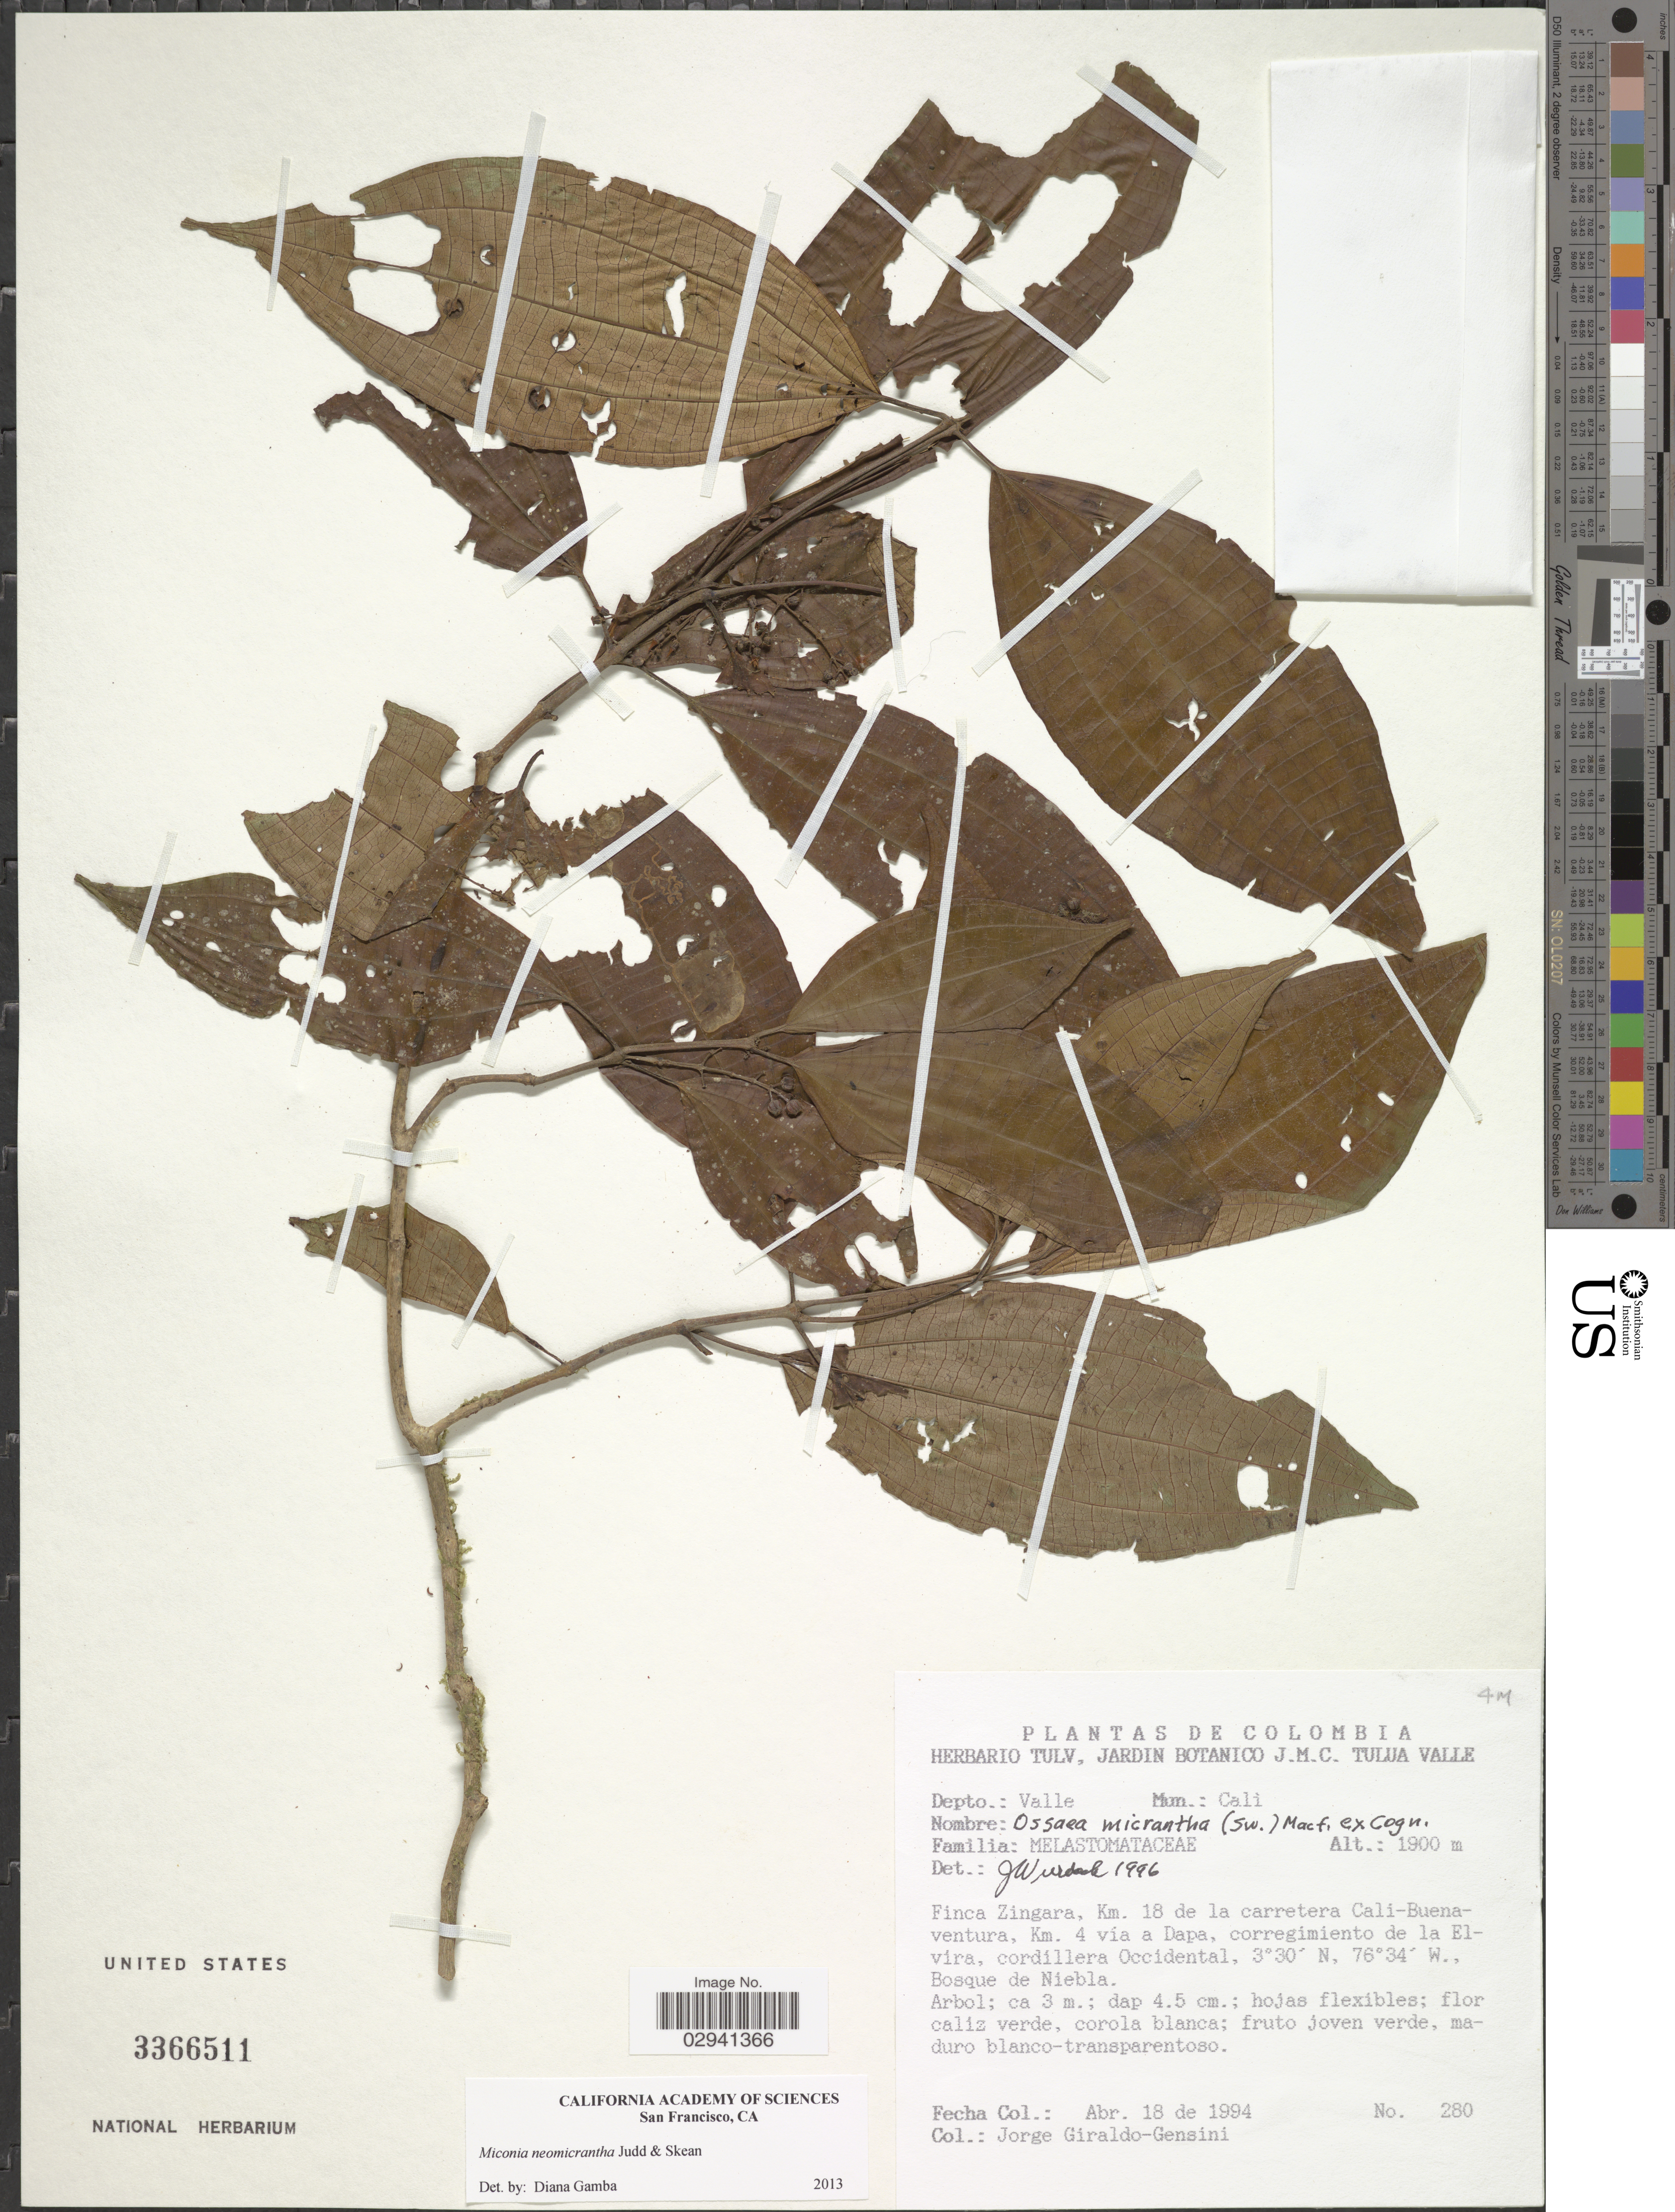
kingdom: Plantae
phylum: Tracheophyta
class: Magnoliopsida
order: Myrtales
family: Melastomataceae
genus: Miconia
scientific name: Miconia neomicrantha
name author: Judd & Skean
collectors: J. Giraldo-Gensini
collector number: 280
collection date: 1994-04-18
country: Colombia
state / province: Valle del Cauca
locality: Depto. Valle, Mun. Cali, Finca Zingara, Km. 18 de la carretera Cali-Buena-ventura, Km. 4 vía a Dapa, corregimiento de la Elvira, cordillera Occidental, Bosque de Niebla.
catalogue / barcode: US 3366511